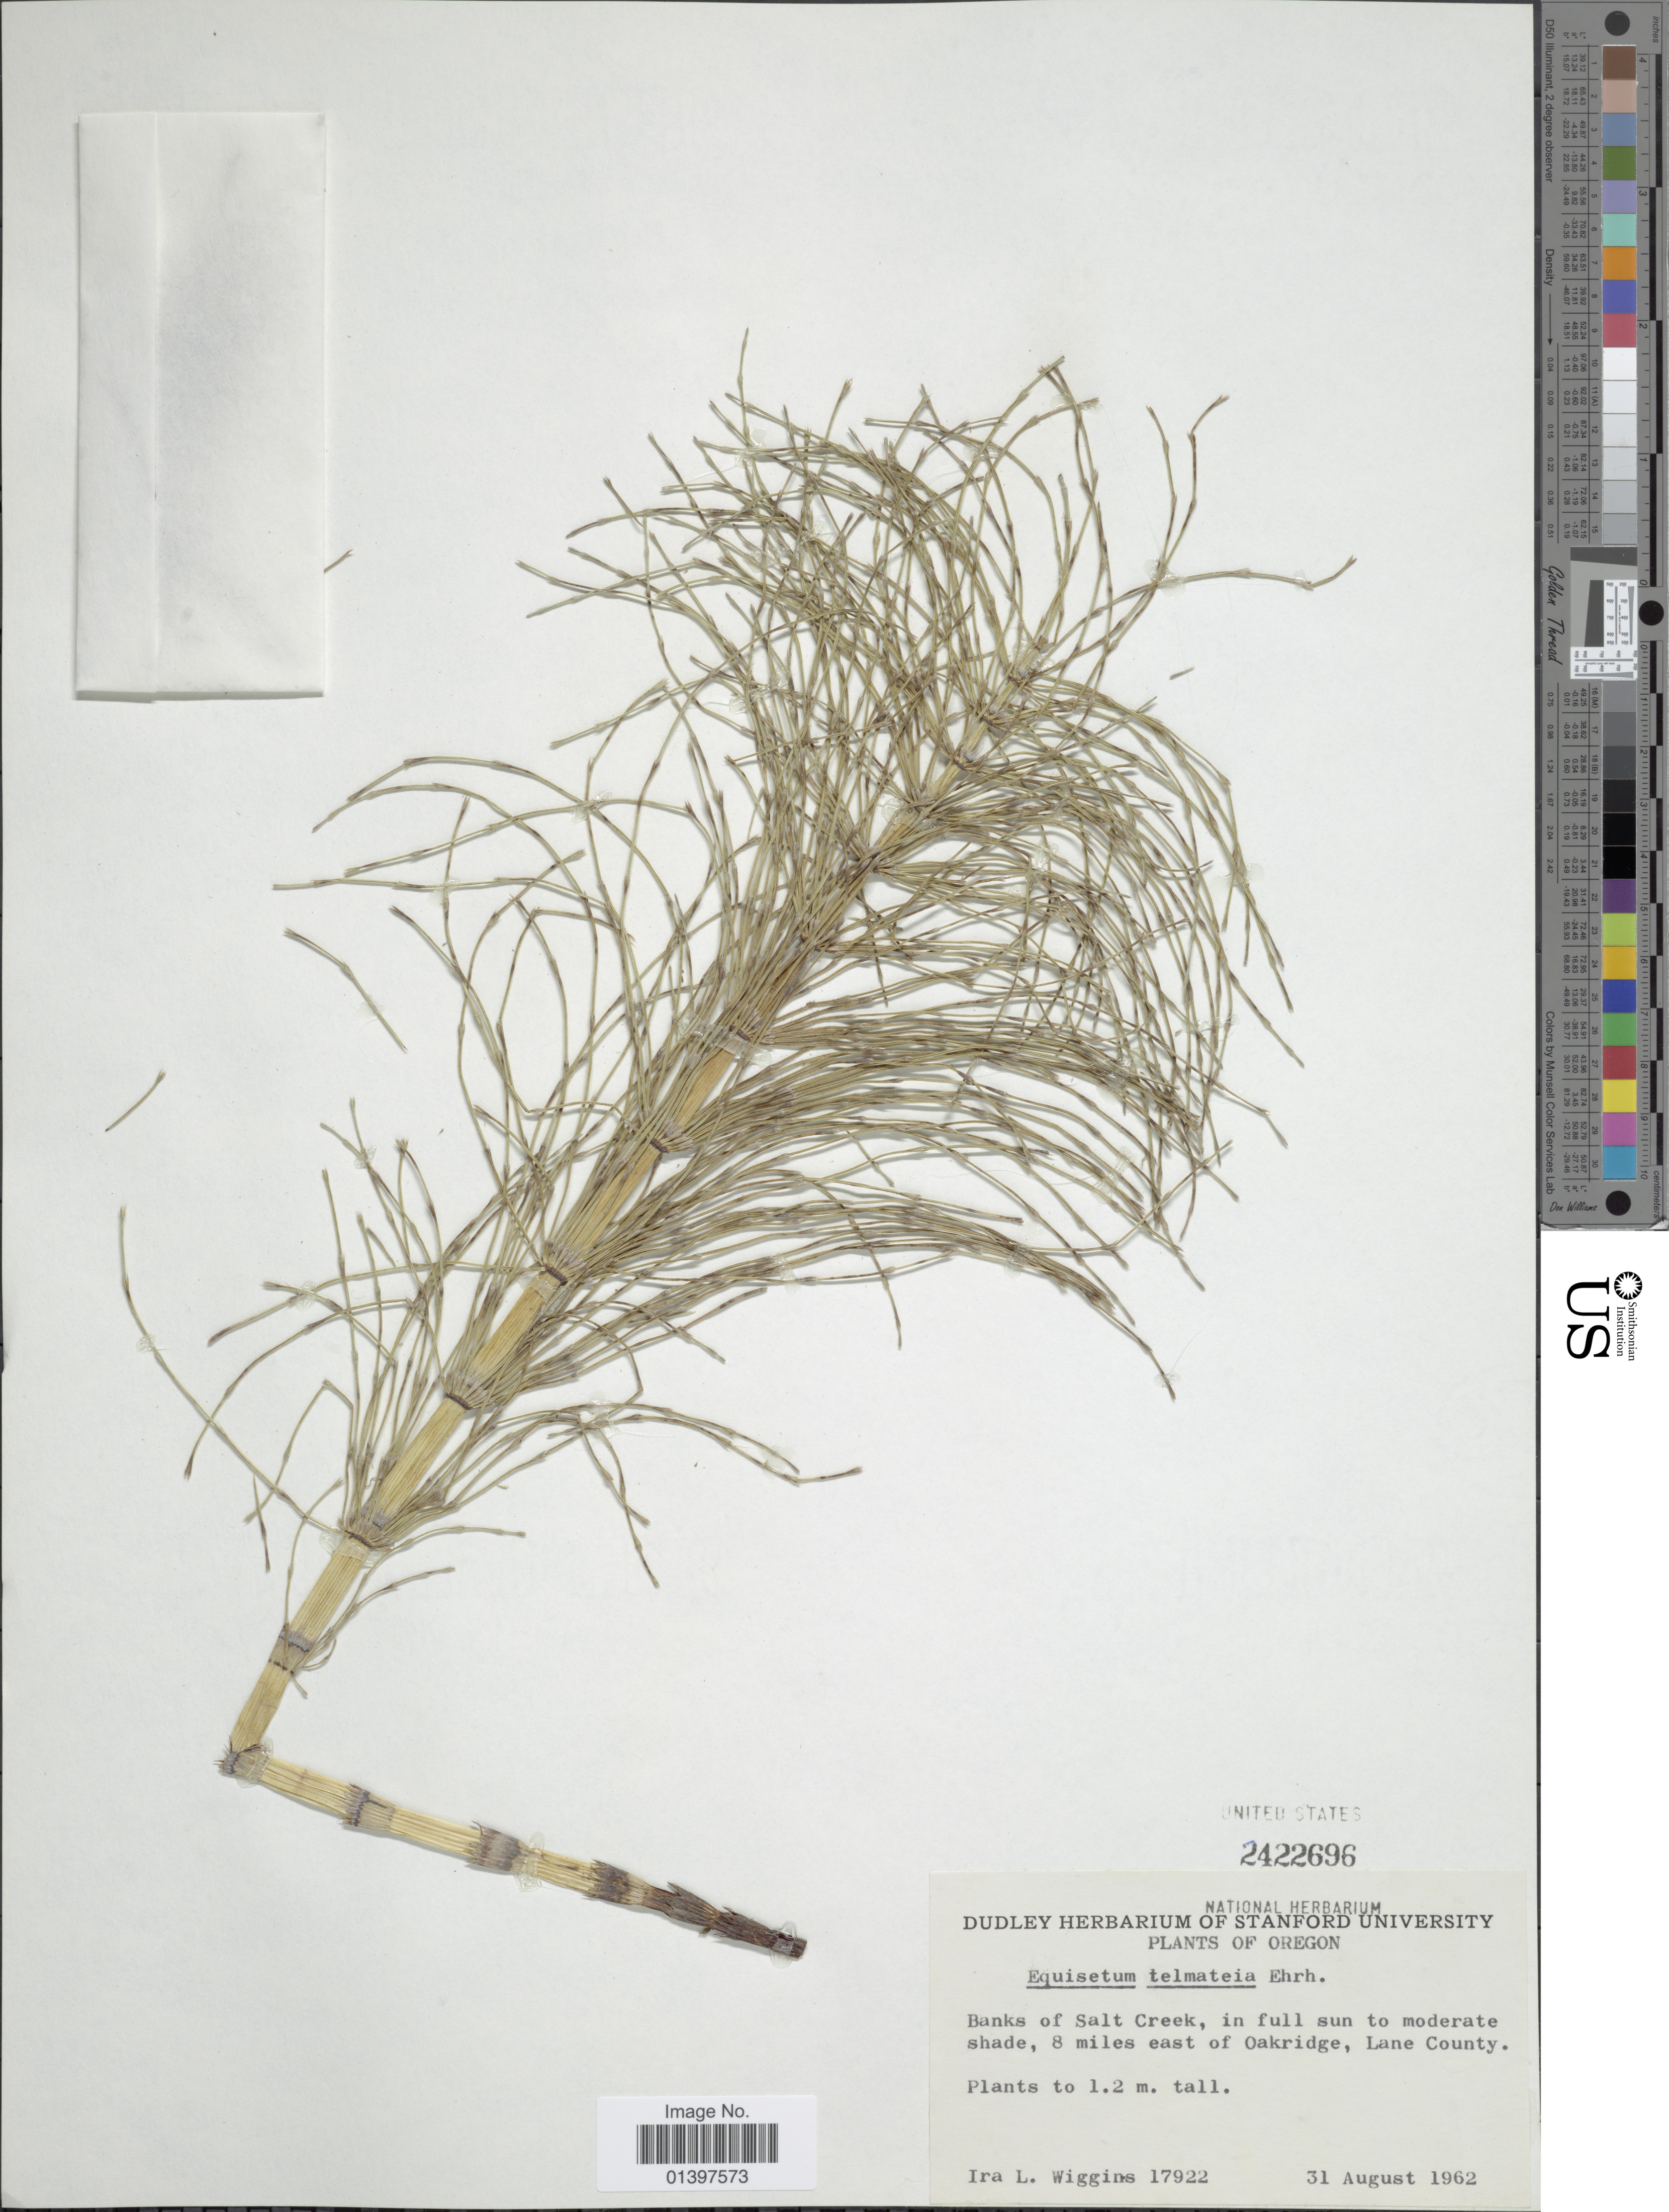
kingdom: Plantae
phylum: Tracheophyta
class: Polypodiopsida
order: Equisetales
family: Equisetaceae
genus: Equisetum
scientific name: Equisetum telmateia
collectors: I. L. Wiggins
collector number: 17922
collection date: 1962-08-31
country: United States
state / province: Oregon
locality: Banks of Salt Creek, in full sun to moderate shade, 8 miles east of Oakridge, Lane County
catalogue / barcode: US 2422696